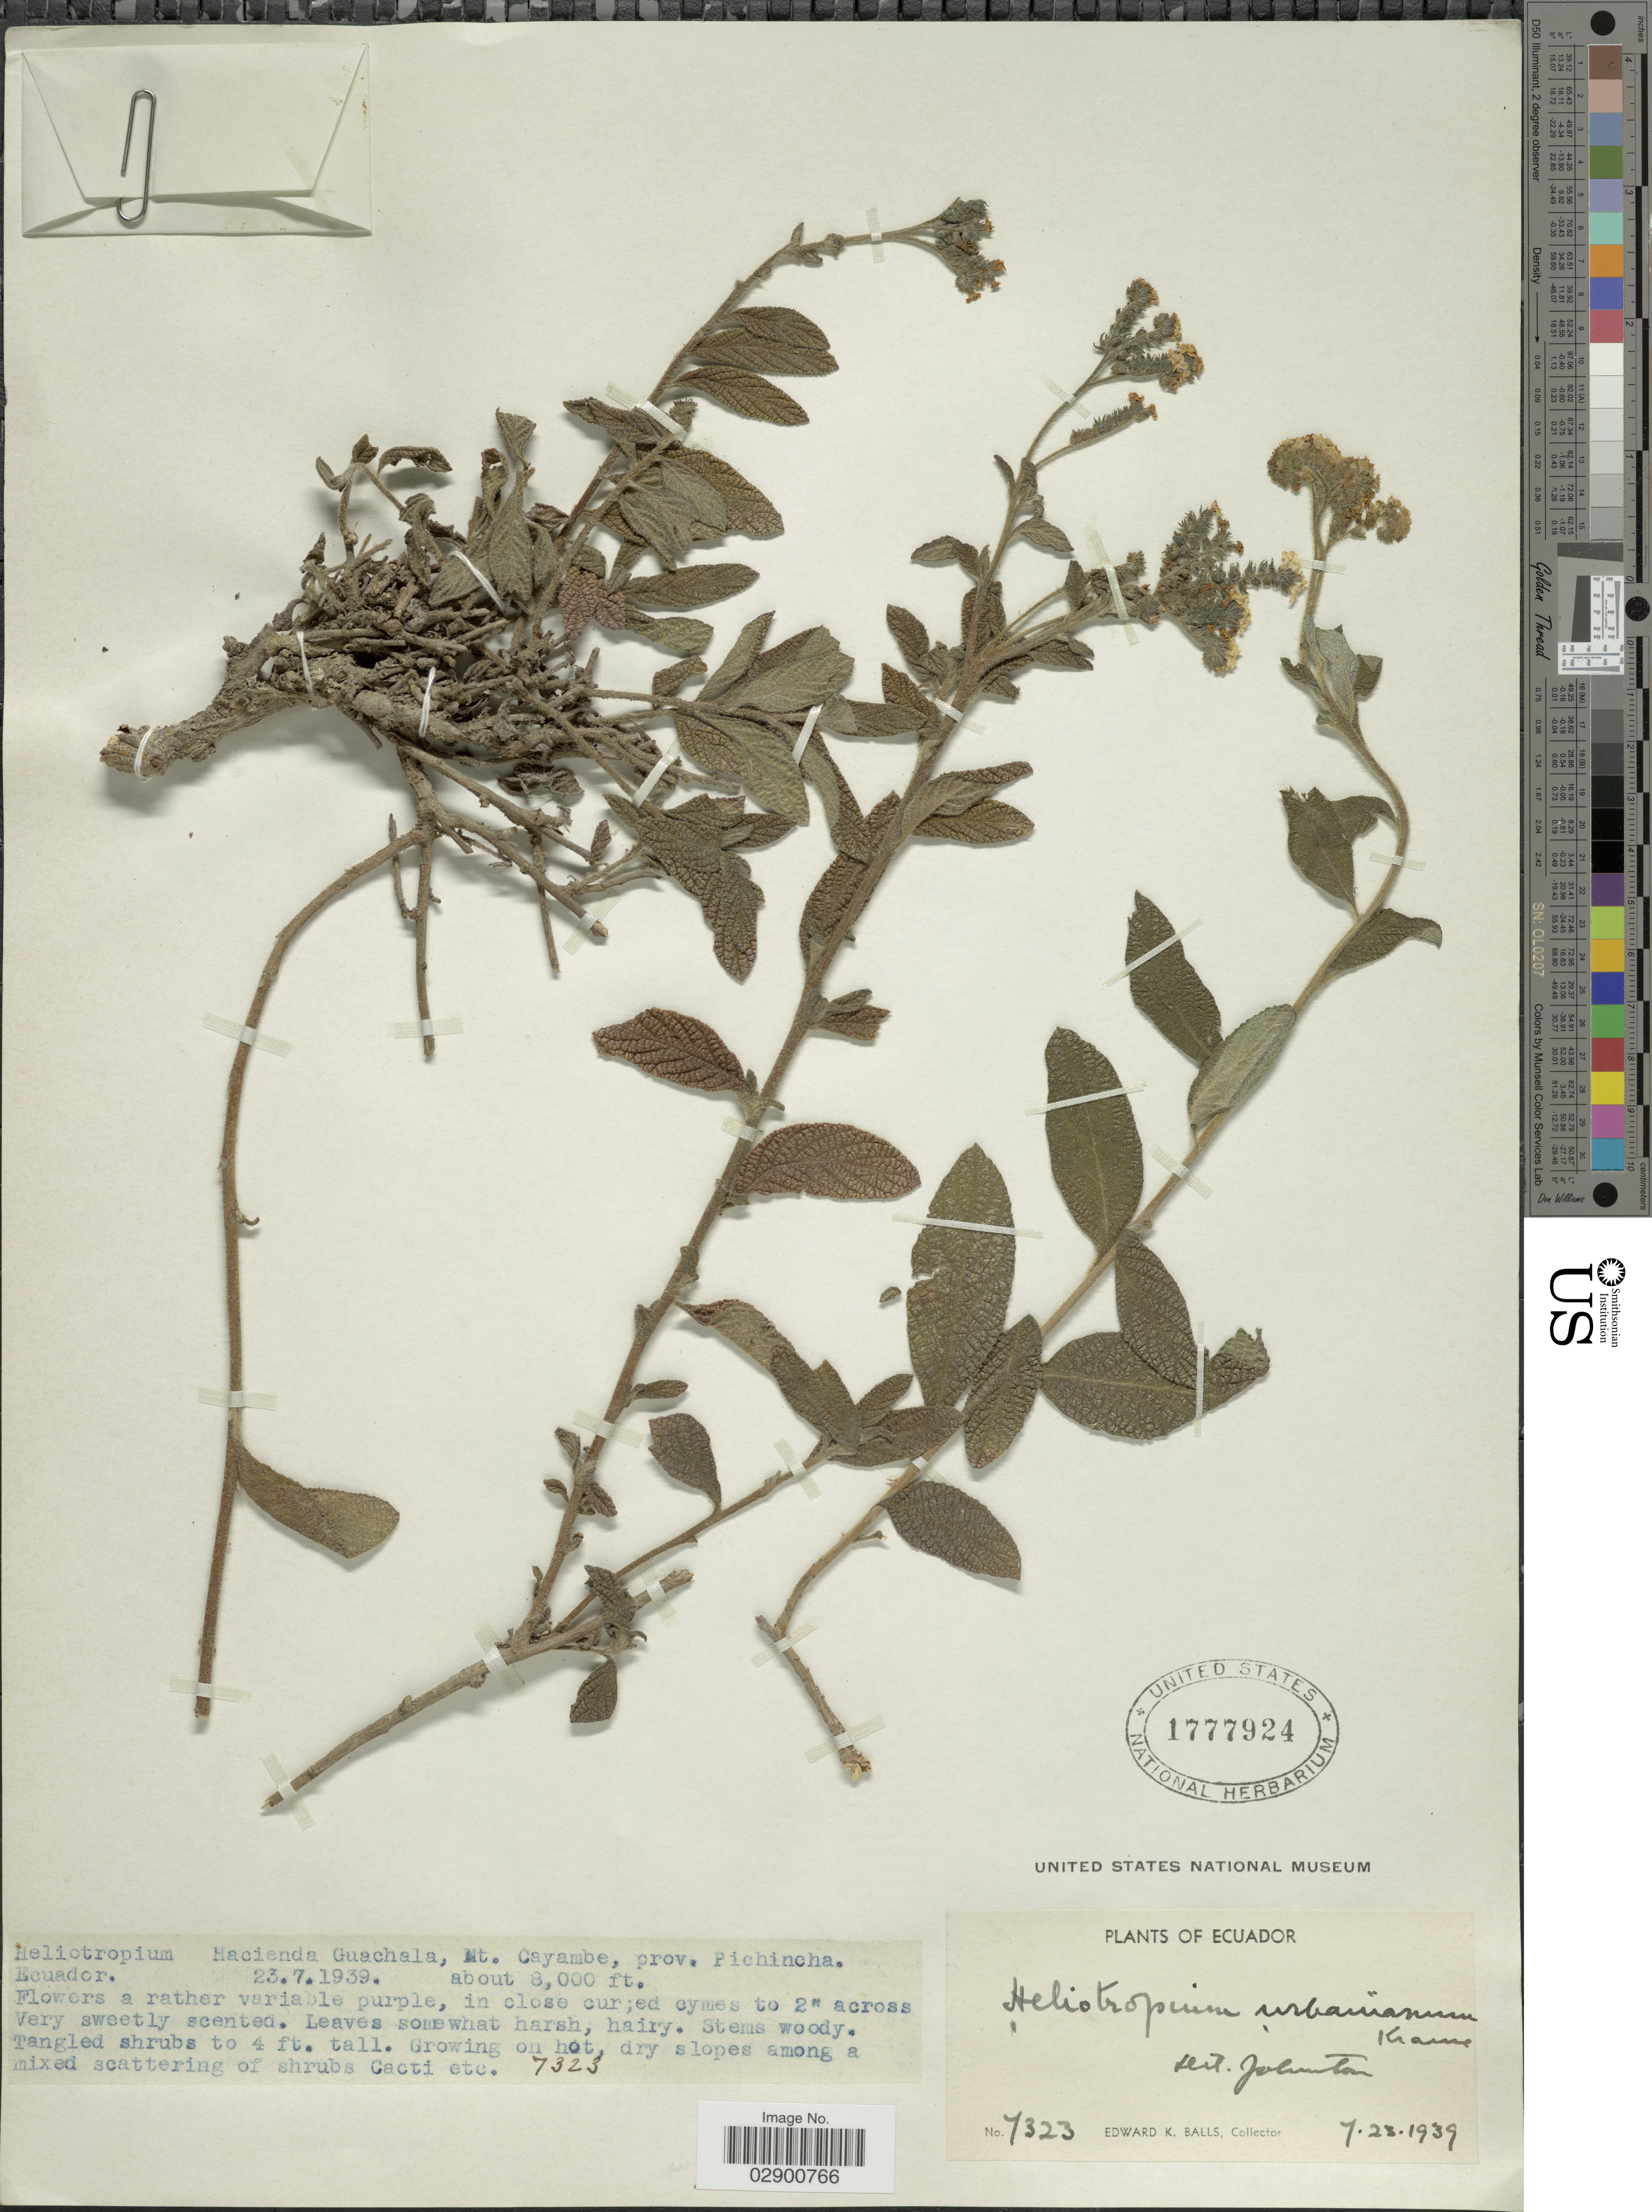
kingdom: Plantae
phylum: Tracheophyta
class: Magnoliopsida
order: Boraginales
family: Heliotropiaceae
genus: Heliotropium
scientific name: Heliotropium urbanianum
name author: K. Krause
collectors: E. K. Balls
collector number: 7323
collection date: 1939-07-23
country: Ecuador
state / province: Pichincha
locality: Hacienda Guachala, Mt. Cayambe, prov. Pichincha.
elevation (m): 2438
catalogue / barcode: US 1777924